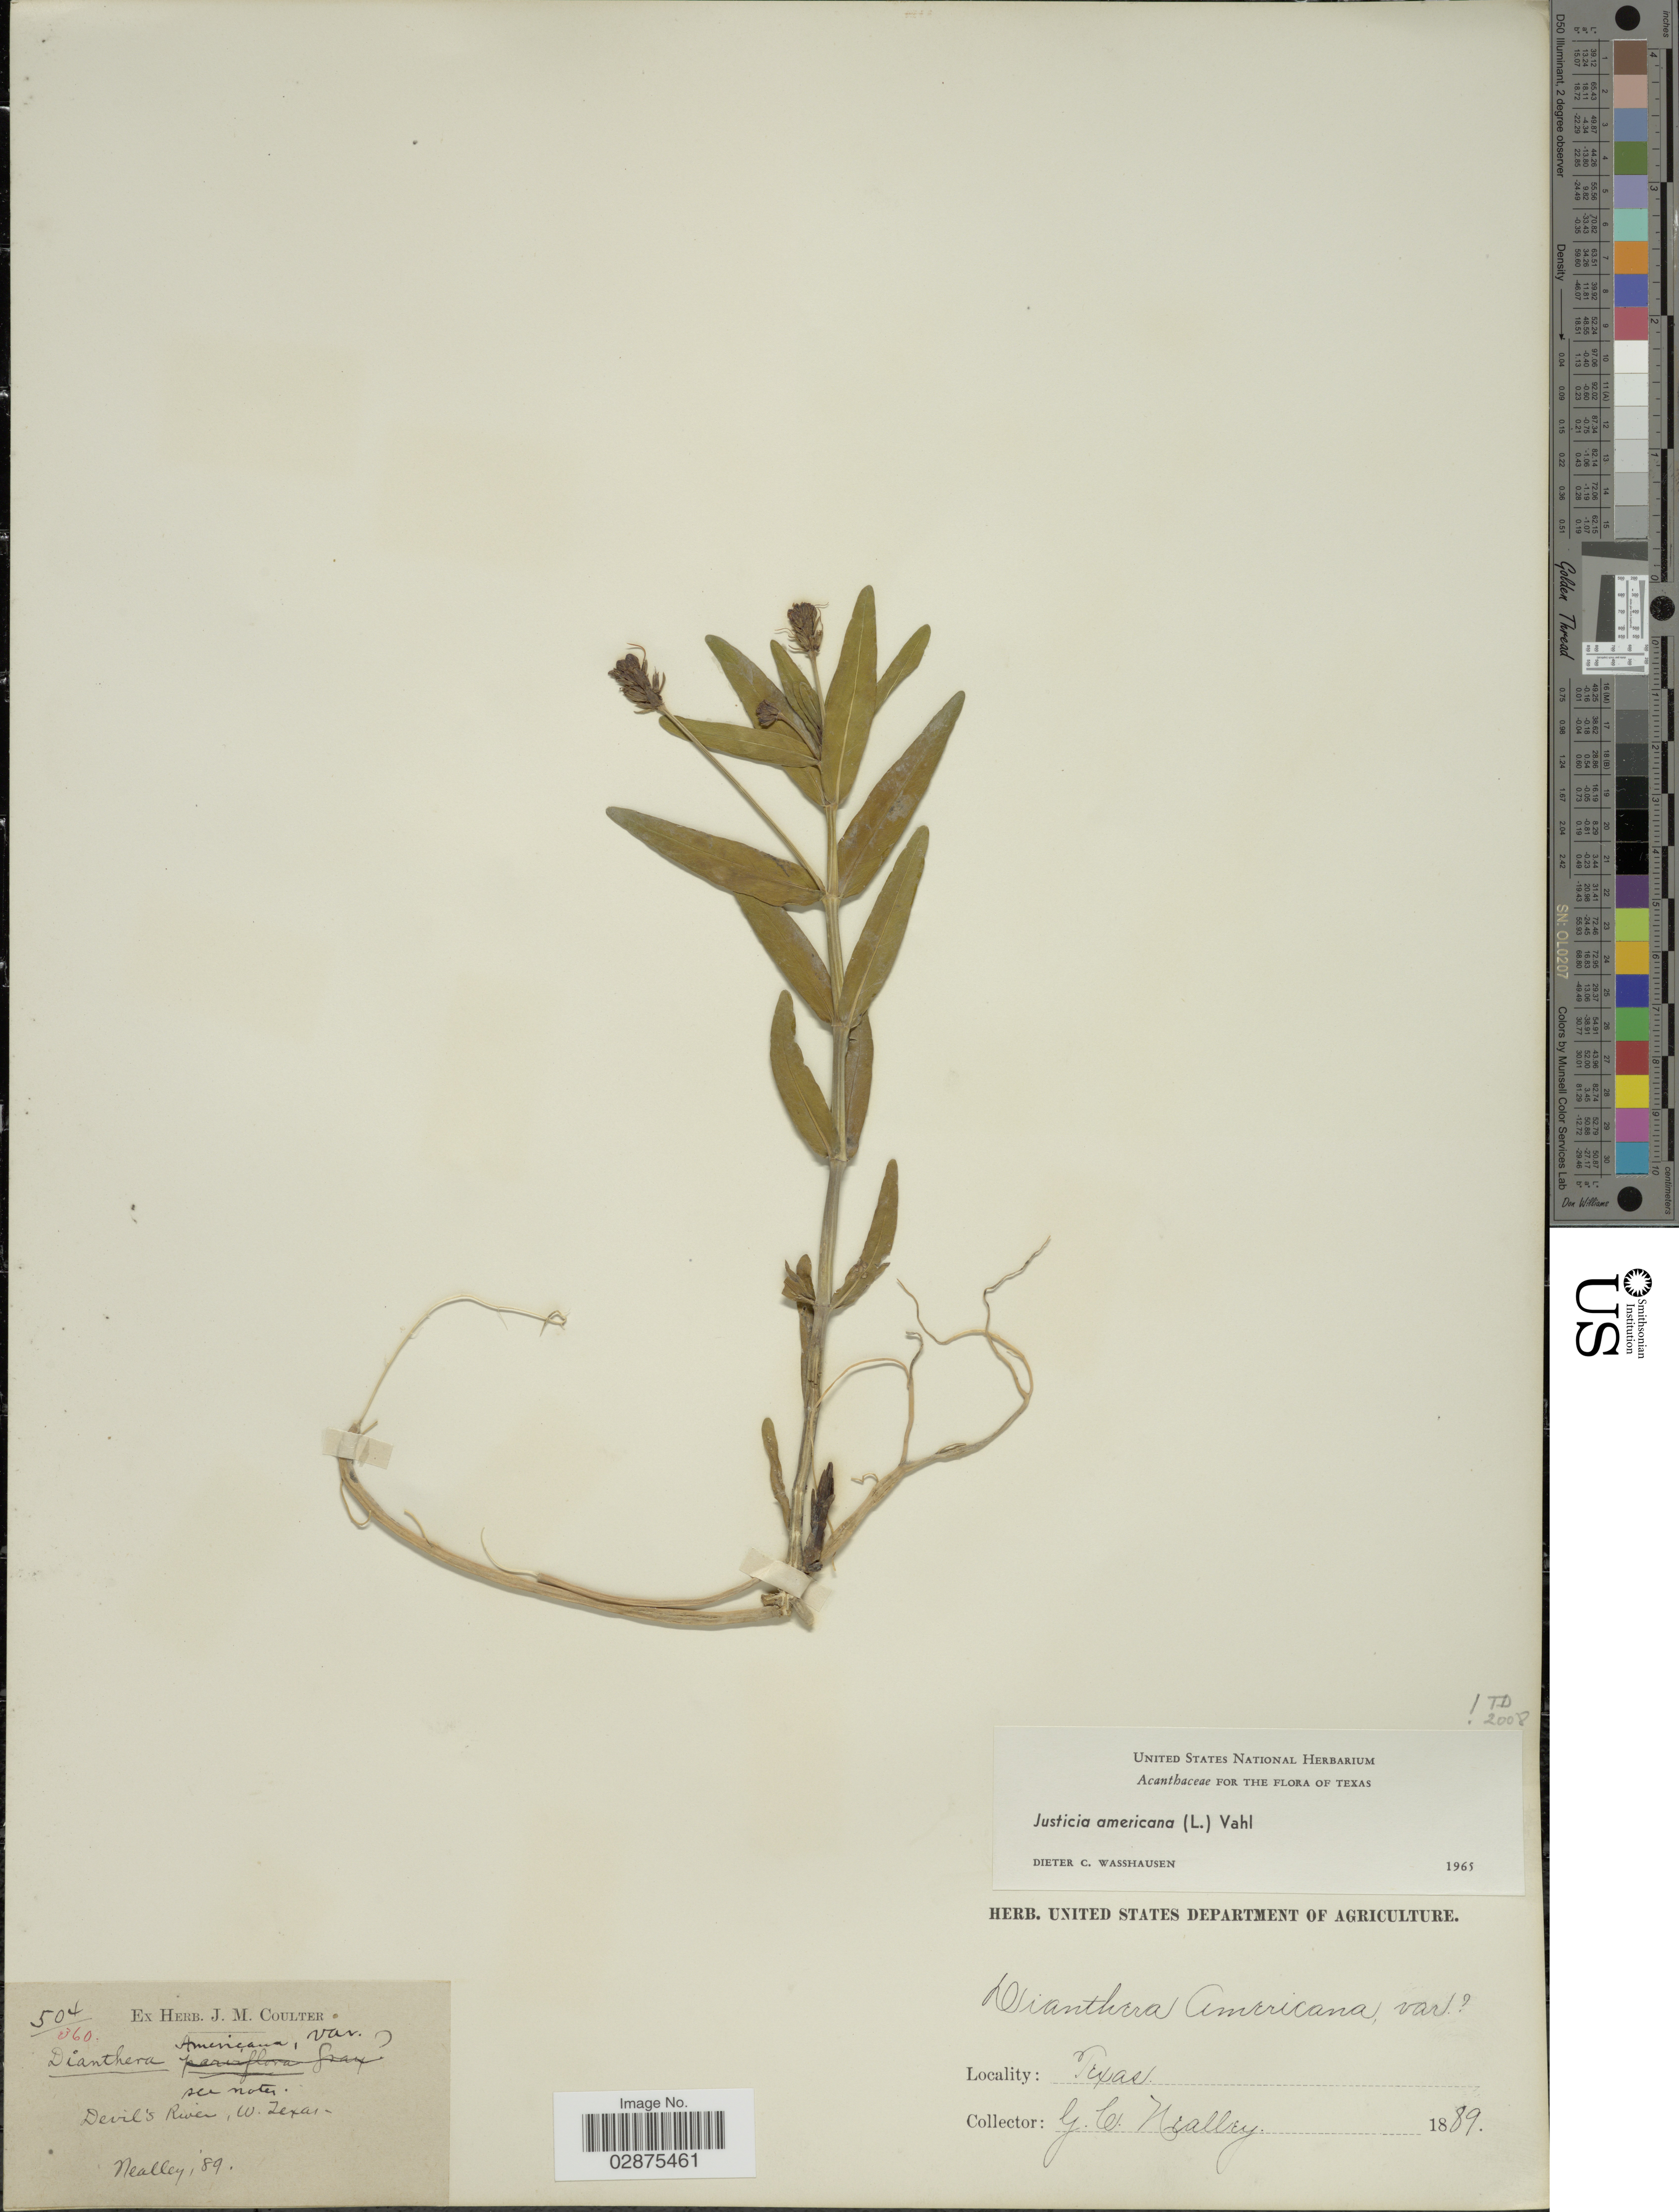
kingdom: Plantae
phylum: Tracheophyta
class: Magnoliopsida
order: Lamiales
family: Acanthaceae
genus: Justicia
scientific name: Justicia americana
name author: (L.) Vahl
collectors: G. C. Nealley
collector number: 504/060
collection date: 1889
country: United States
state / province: Texas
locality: Devil's River, W. Texas.